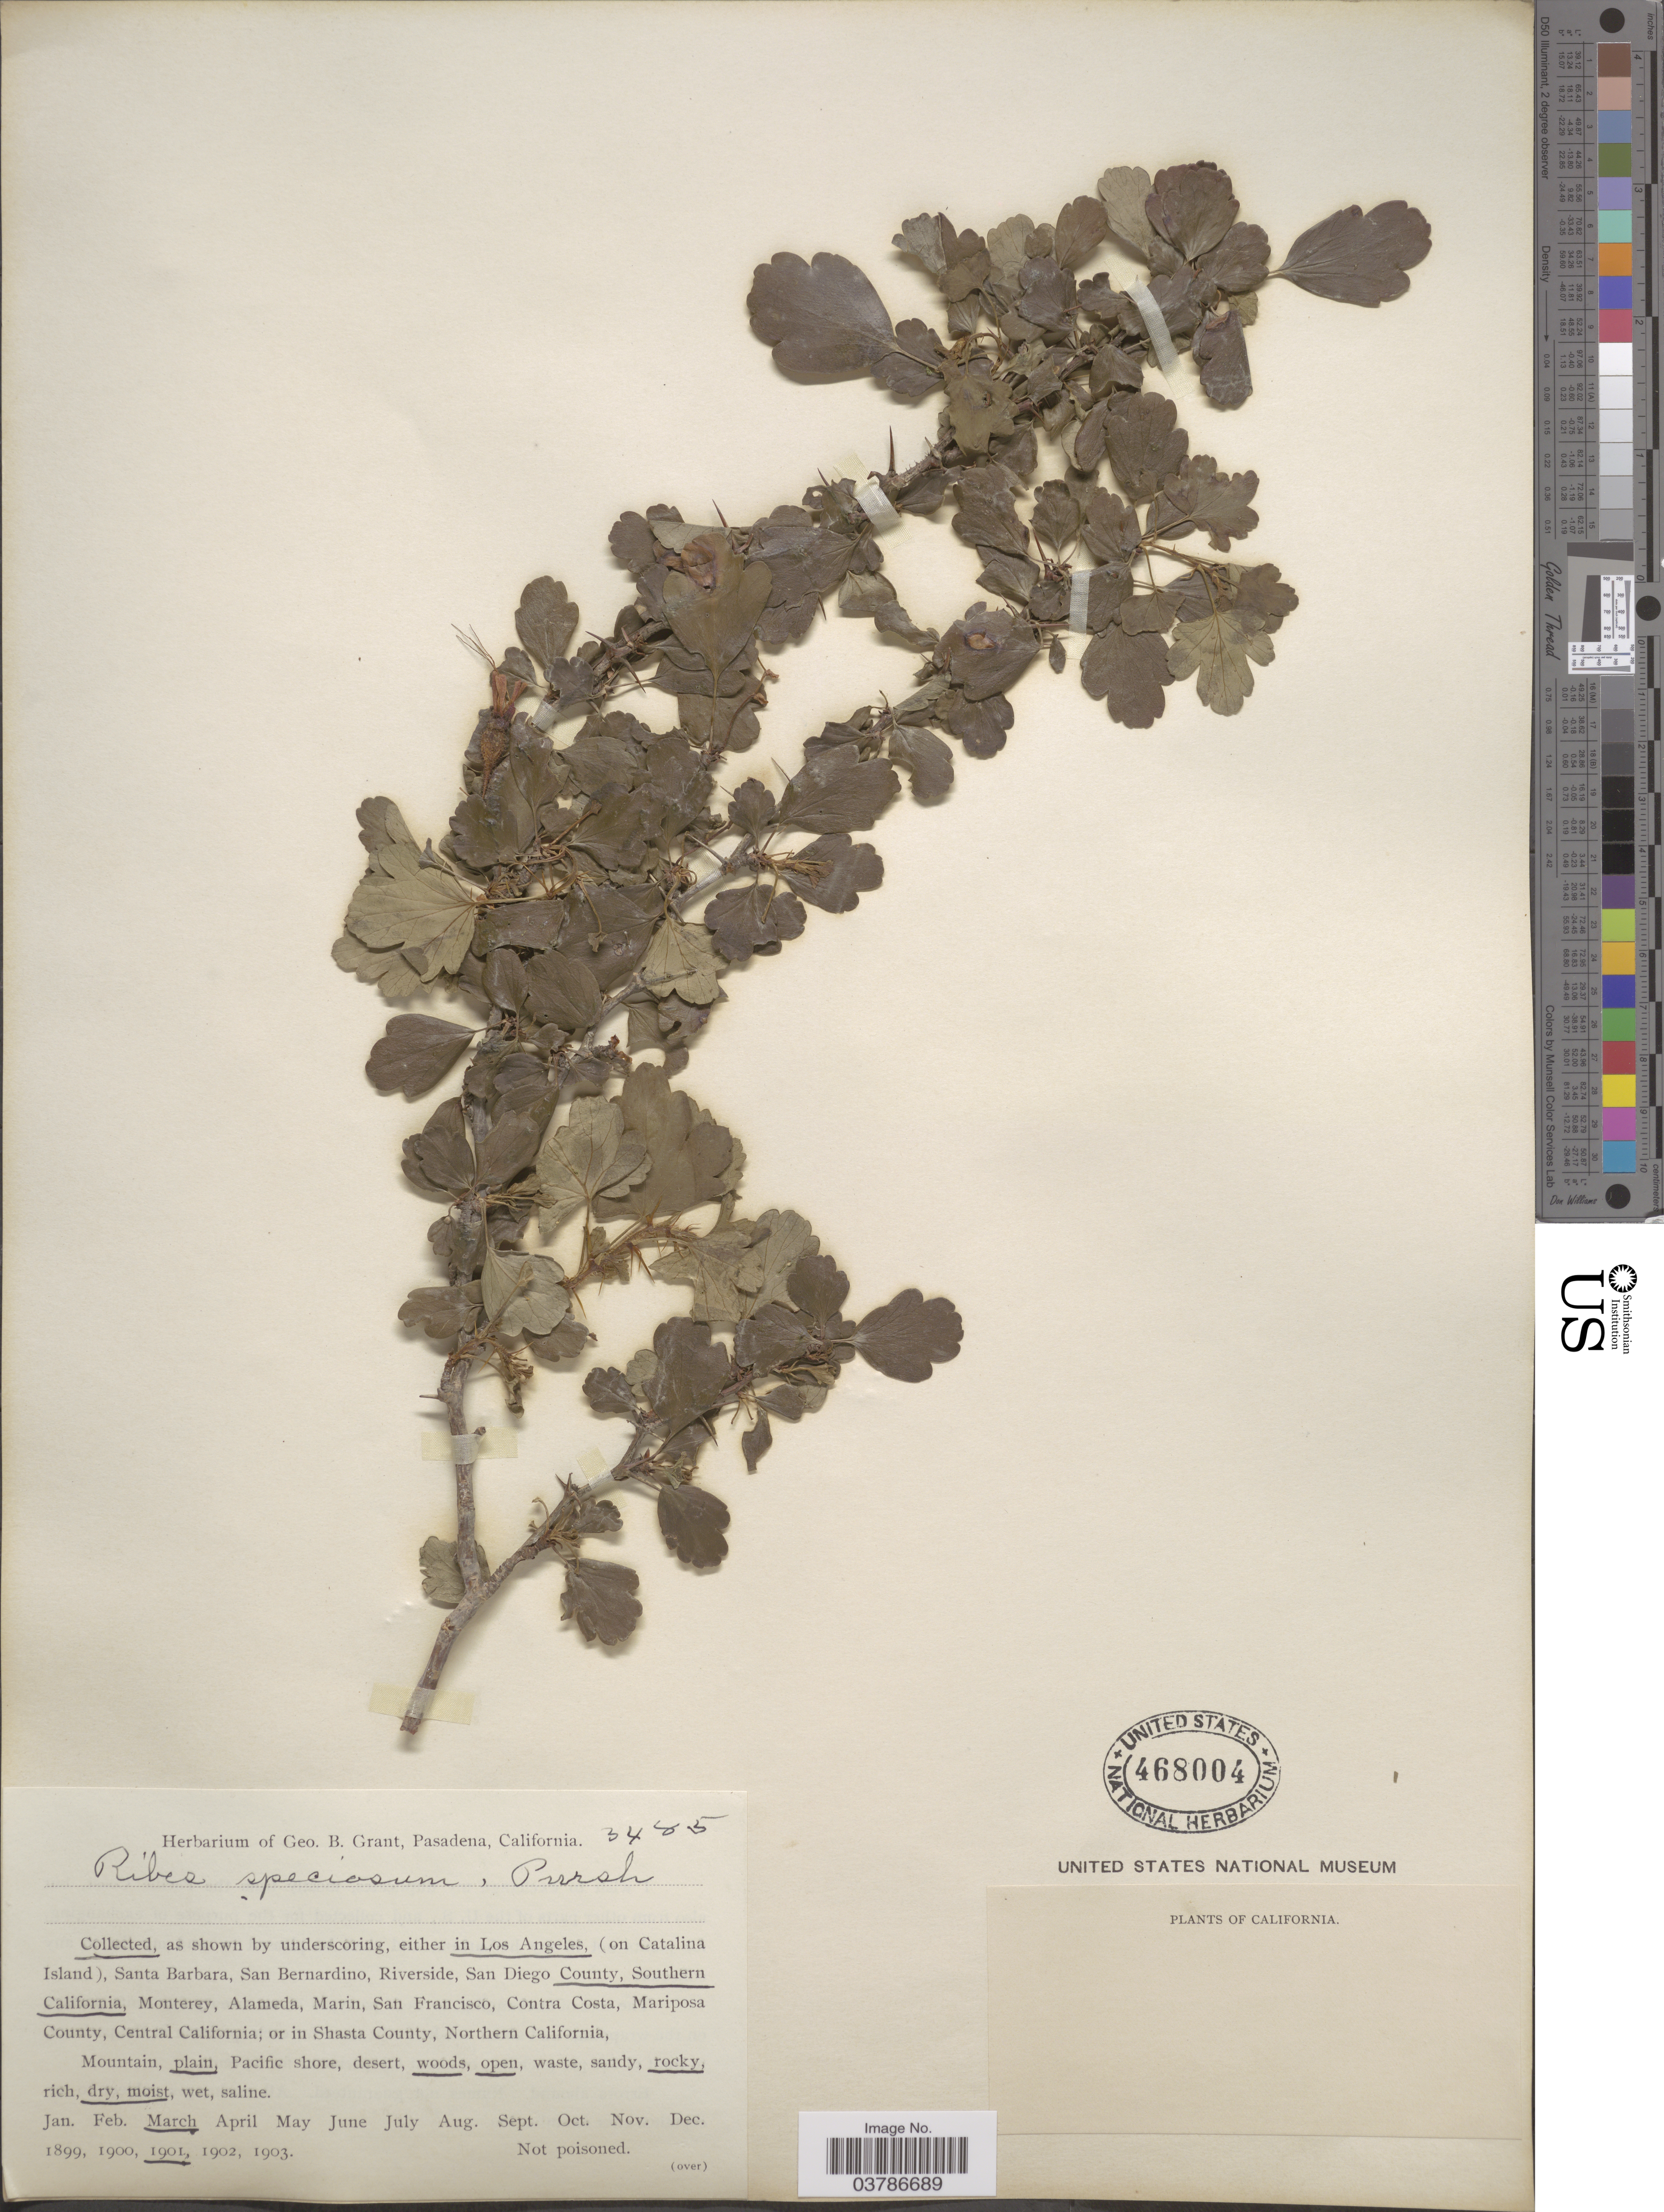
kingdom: Plantae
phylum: Tracheophyta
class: Magnoliopsida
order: Saxifragales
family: Grossulariaceae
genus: Ribes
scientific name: Ribes speciosum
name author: Pursh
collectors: ex herb. Geo. B. Grant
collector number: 3485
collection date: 1901-03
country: United States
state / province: California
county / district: San Diego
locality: In Los Angeles, San Diego County, Southern California.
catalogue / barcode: US 468004